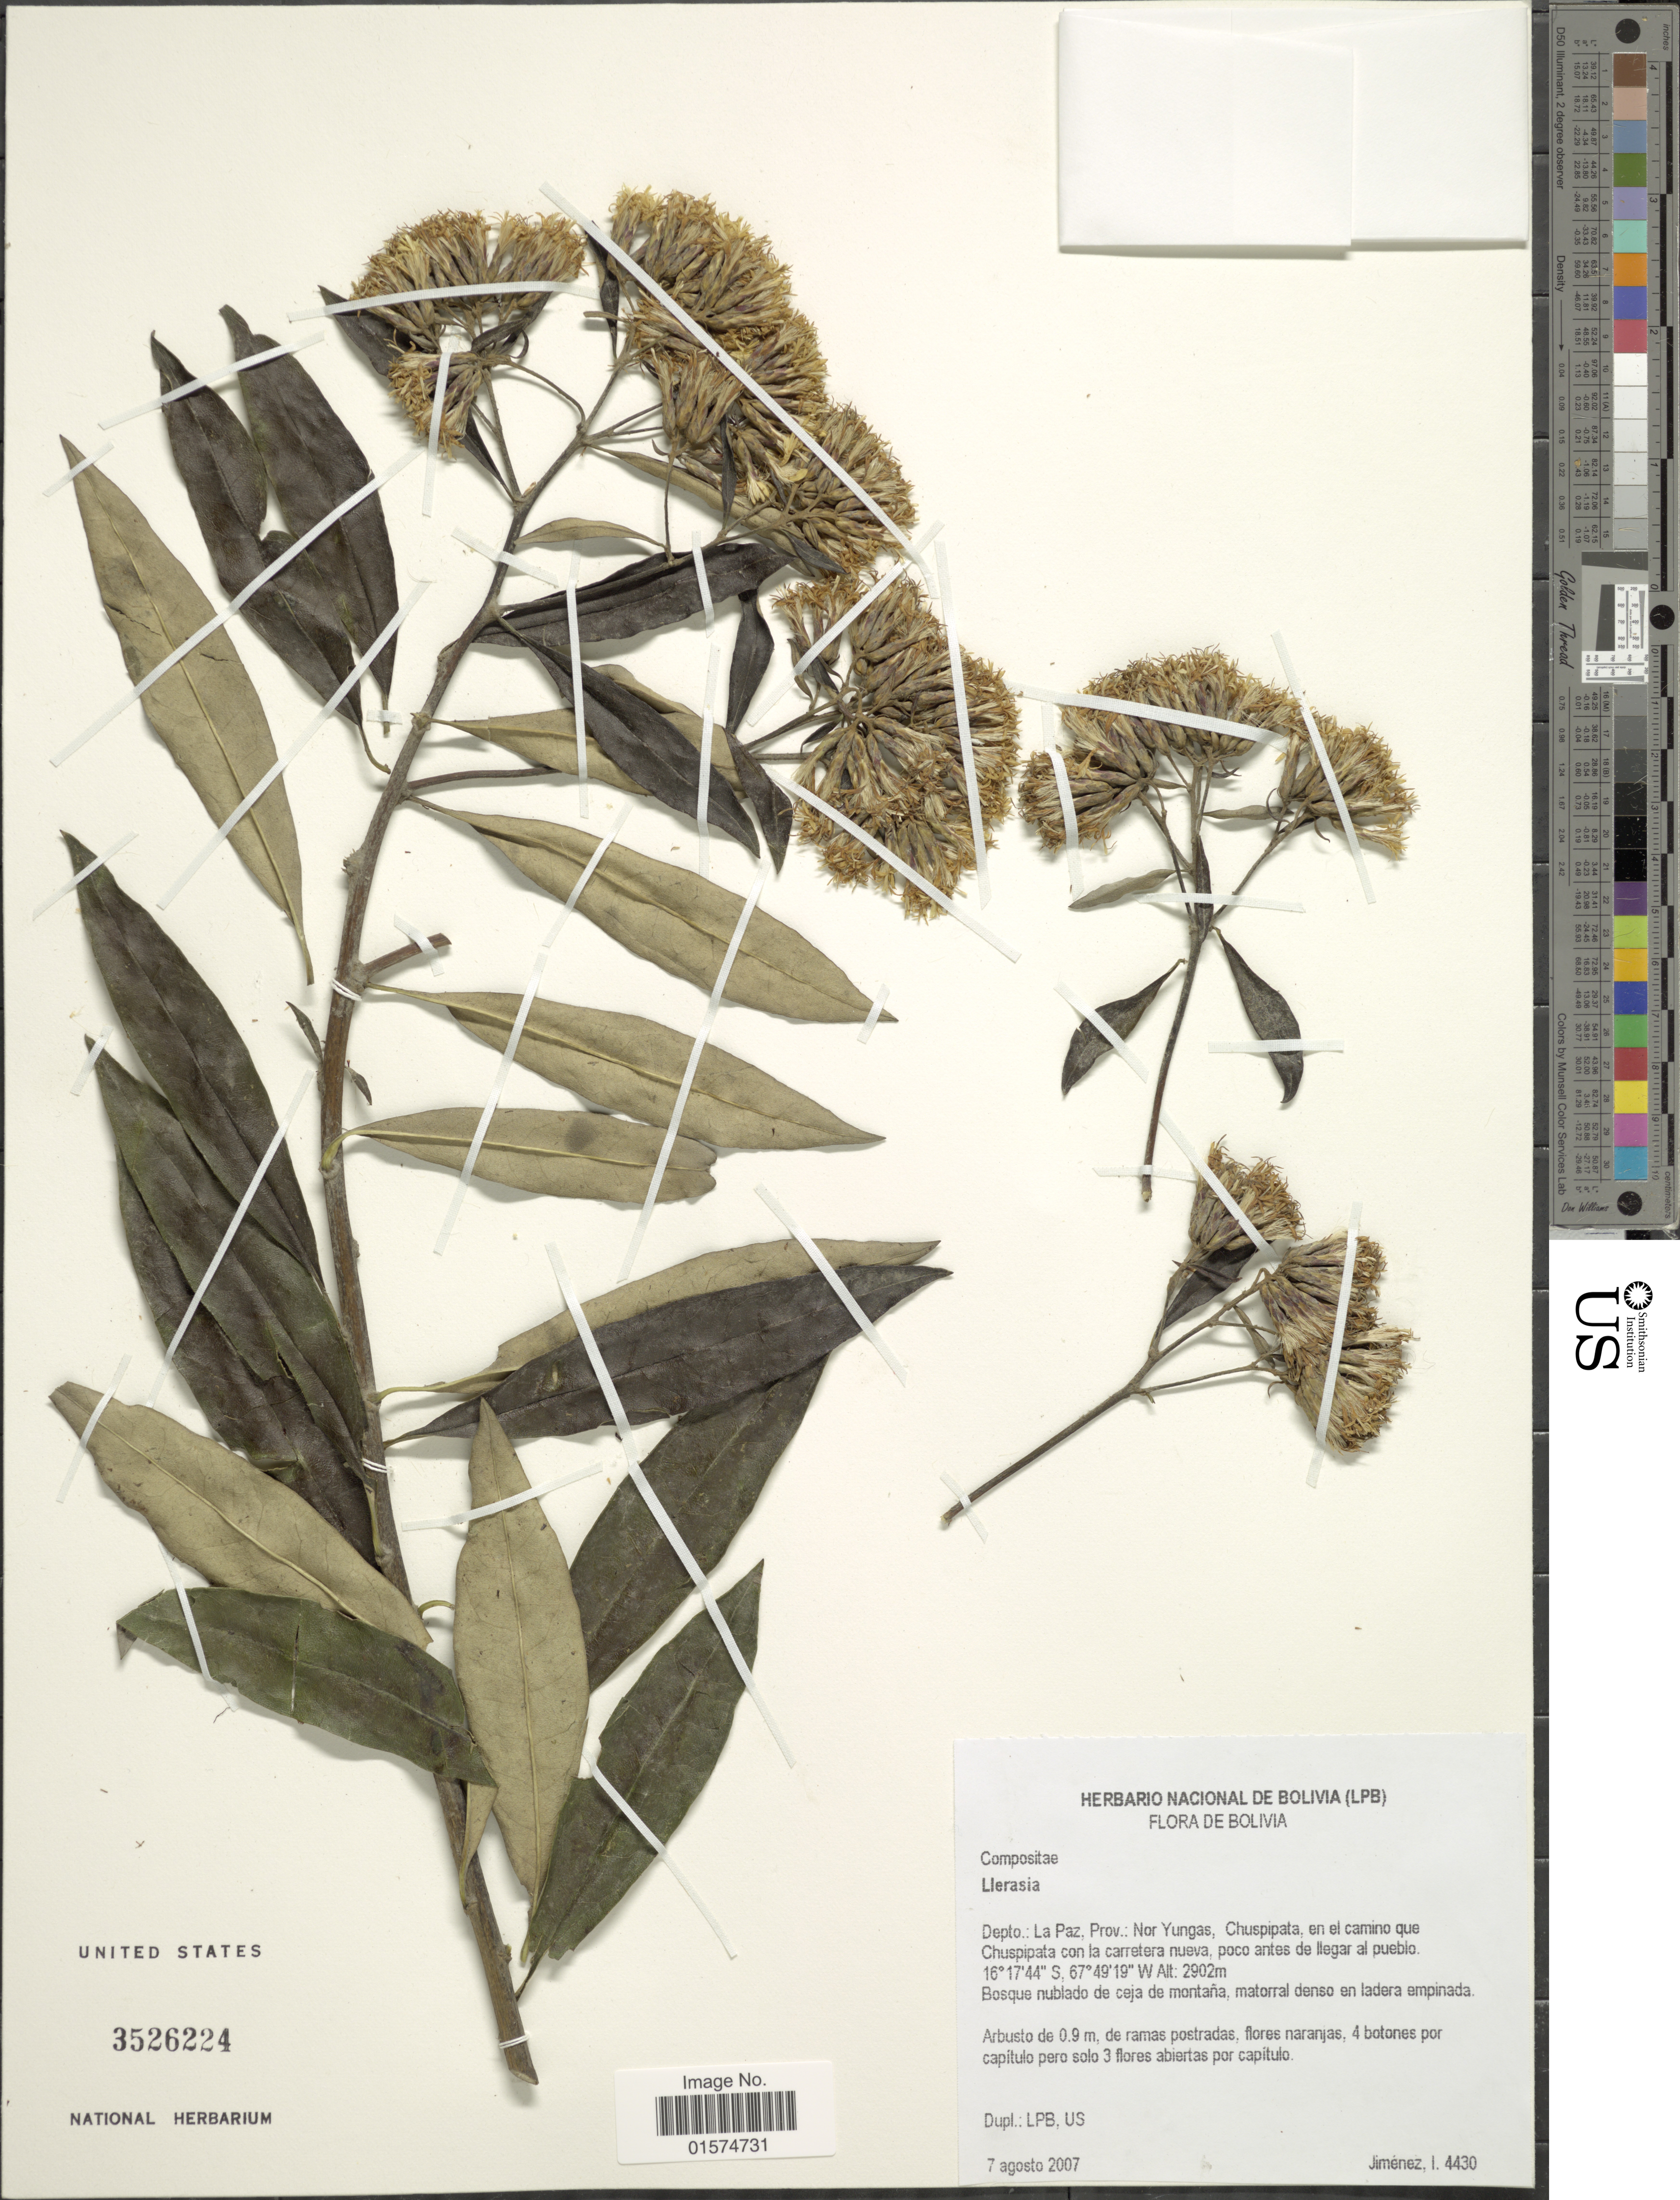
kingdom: Plantae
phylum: Tracheophyta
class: Magnoliopsida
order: Asterales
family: Asteraceae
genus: Llerasia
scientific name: Llerasia sp.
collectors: I. Jimenez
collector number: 4430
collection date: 2007-08-07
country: Bolivia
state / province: La Paz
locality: Prov.: Nor Yungas, Chuspipata, en el camino que Chuspipata con la carretera nueva, poco antes de llegar al pueblo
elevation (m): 2902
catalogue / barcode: US 3526224